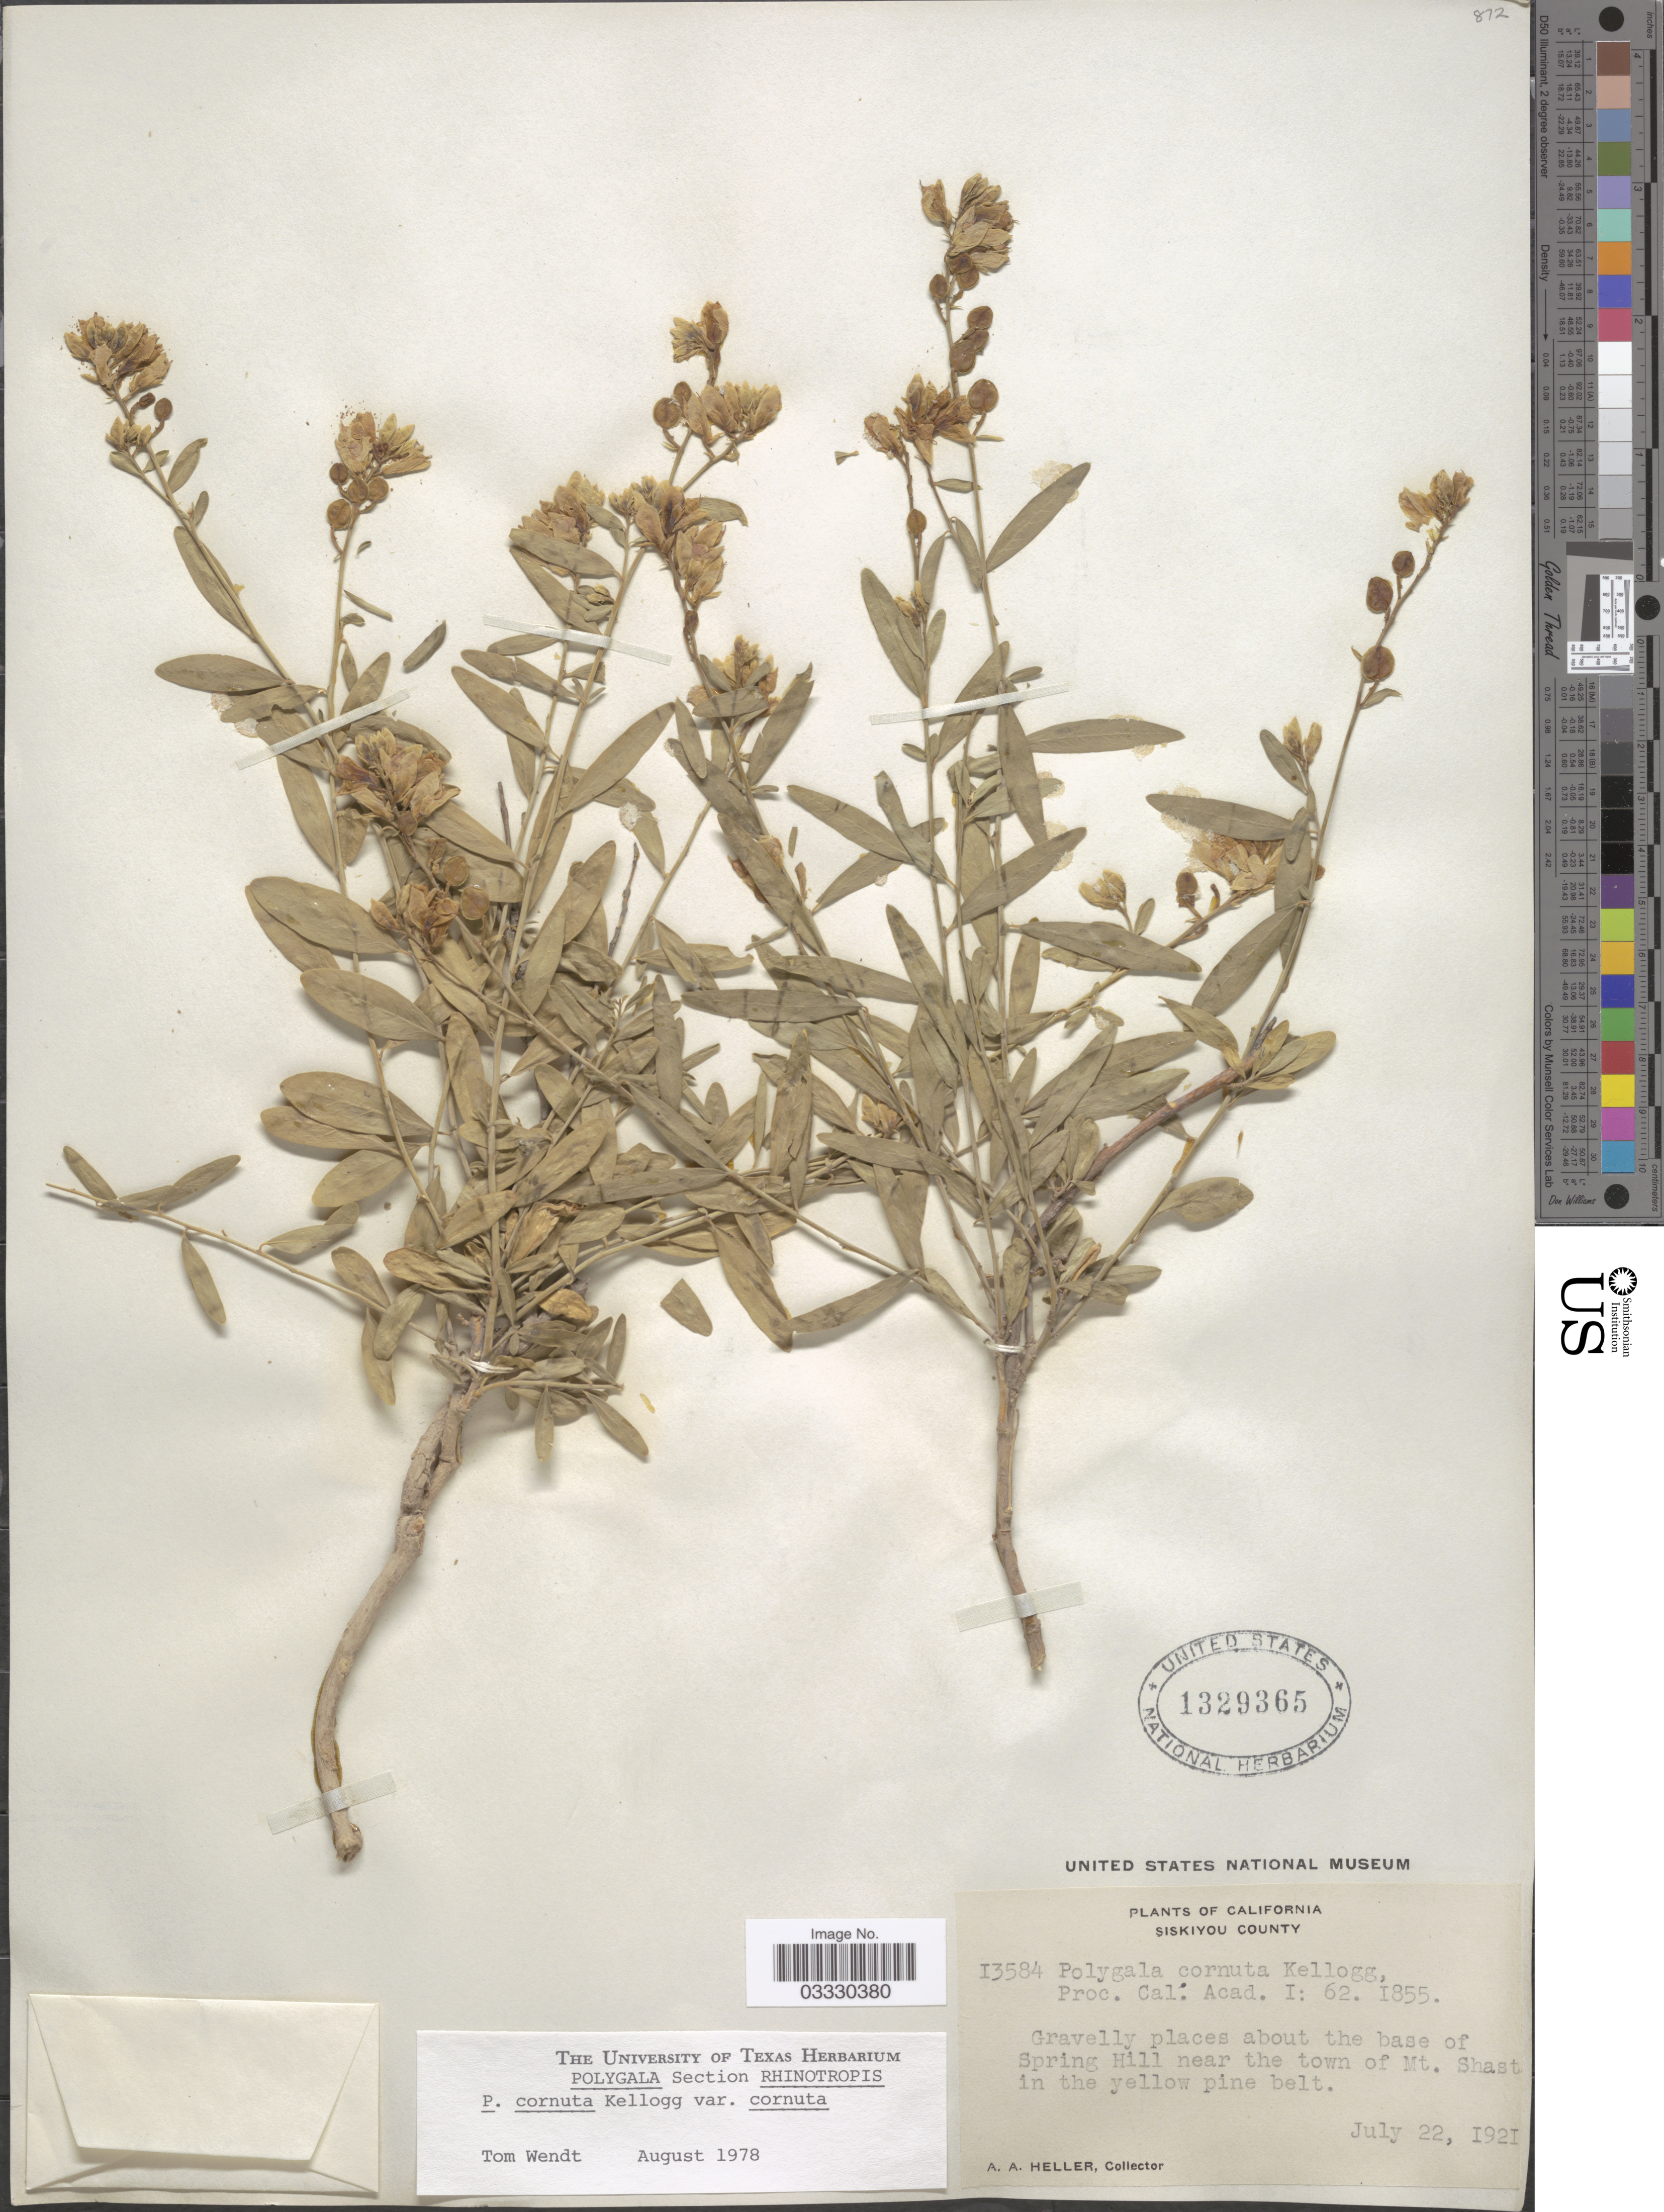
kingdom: Plantae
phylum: Tracheophyta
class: Magnoliopsida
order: Fabales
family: Polygalaceae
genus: Rhinotropis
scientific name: Rhinotropis cornuta var. cornuta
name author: (Kellogg) J.R. Abbott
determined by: Strong, Mark T., (BOT), Smithsonian Institution - National Museum of Natural History (UNITED STATES)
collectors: A. A. Heller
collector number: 13584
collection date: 1921-07-22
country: United States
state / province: California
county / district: Siskiyou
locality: Siskiyou County. About the base of Spring Hill near the town of Mt. Shasta.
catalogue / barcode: US 1329365